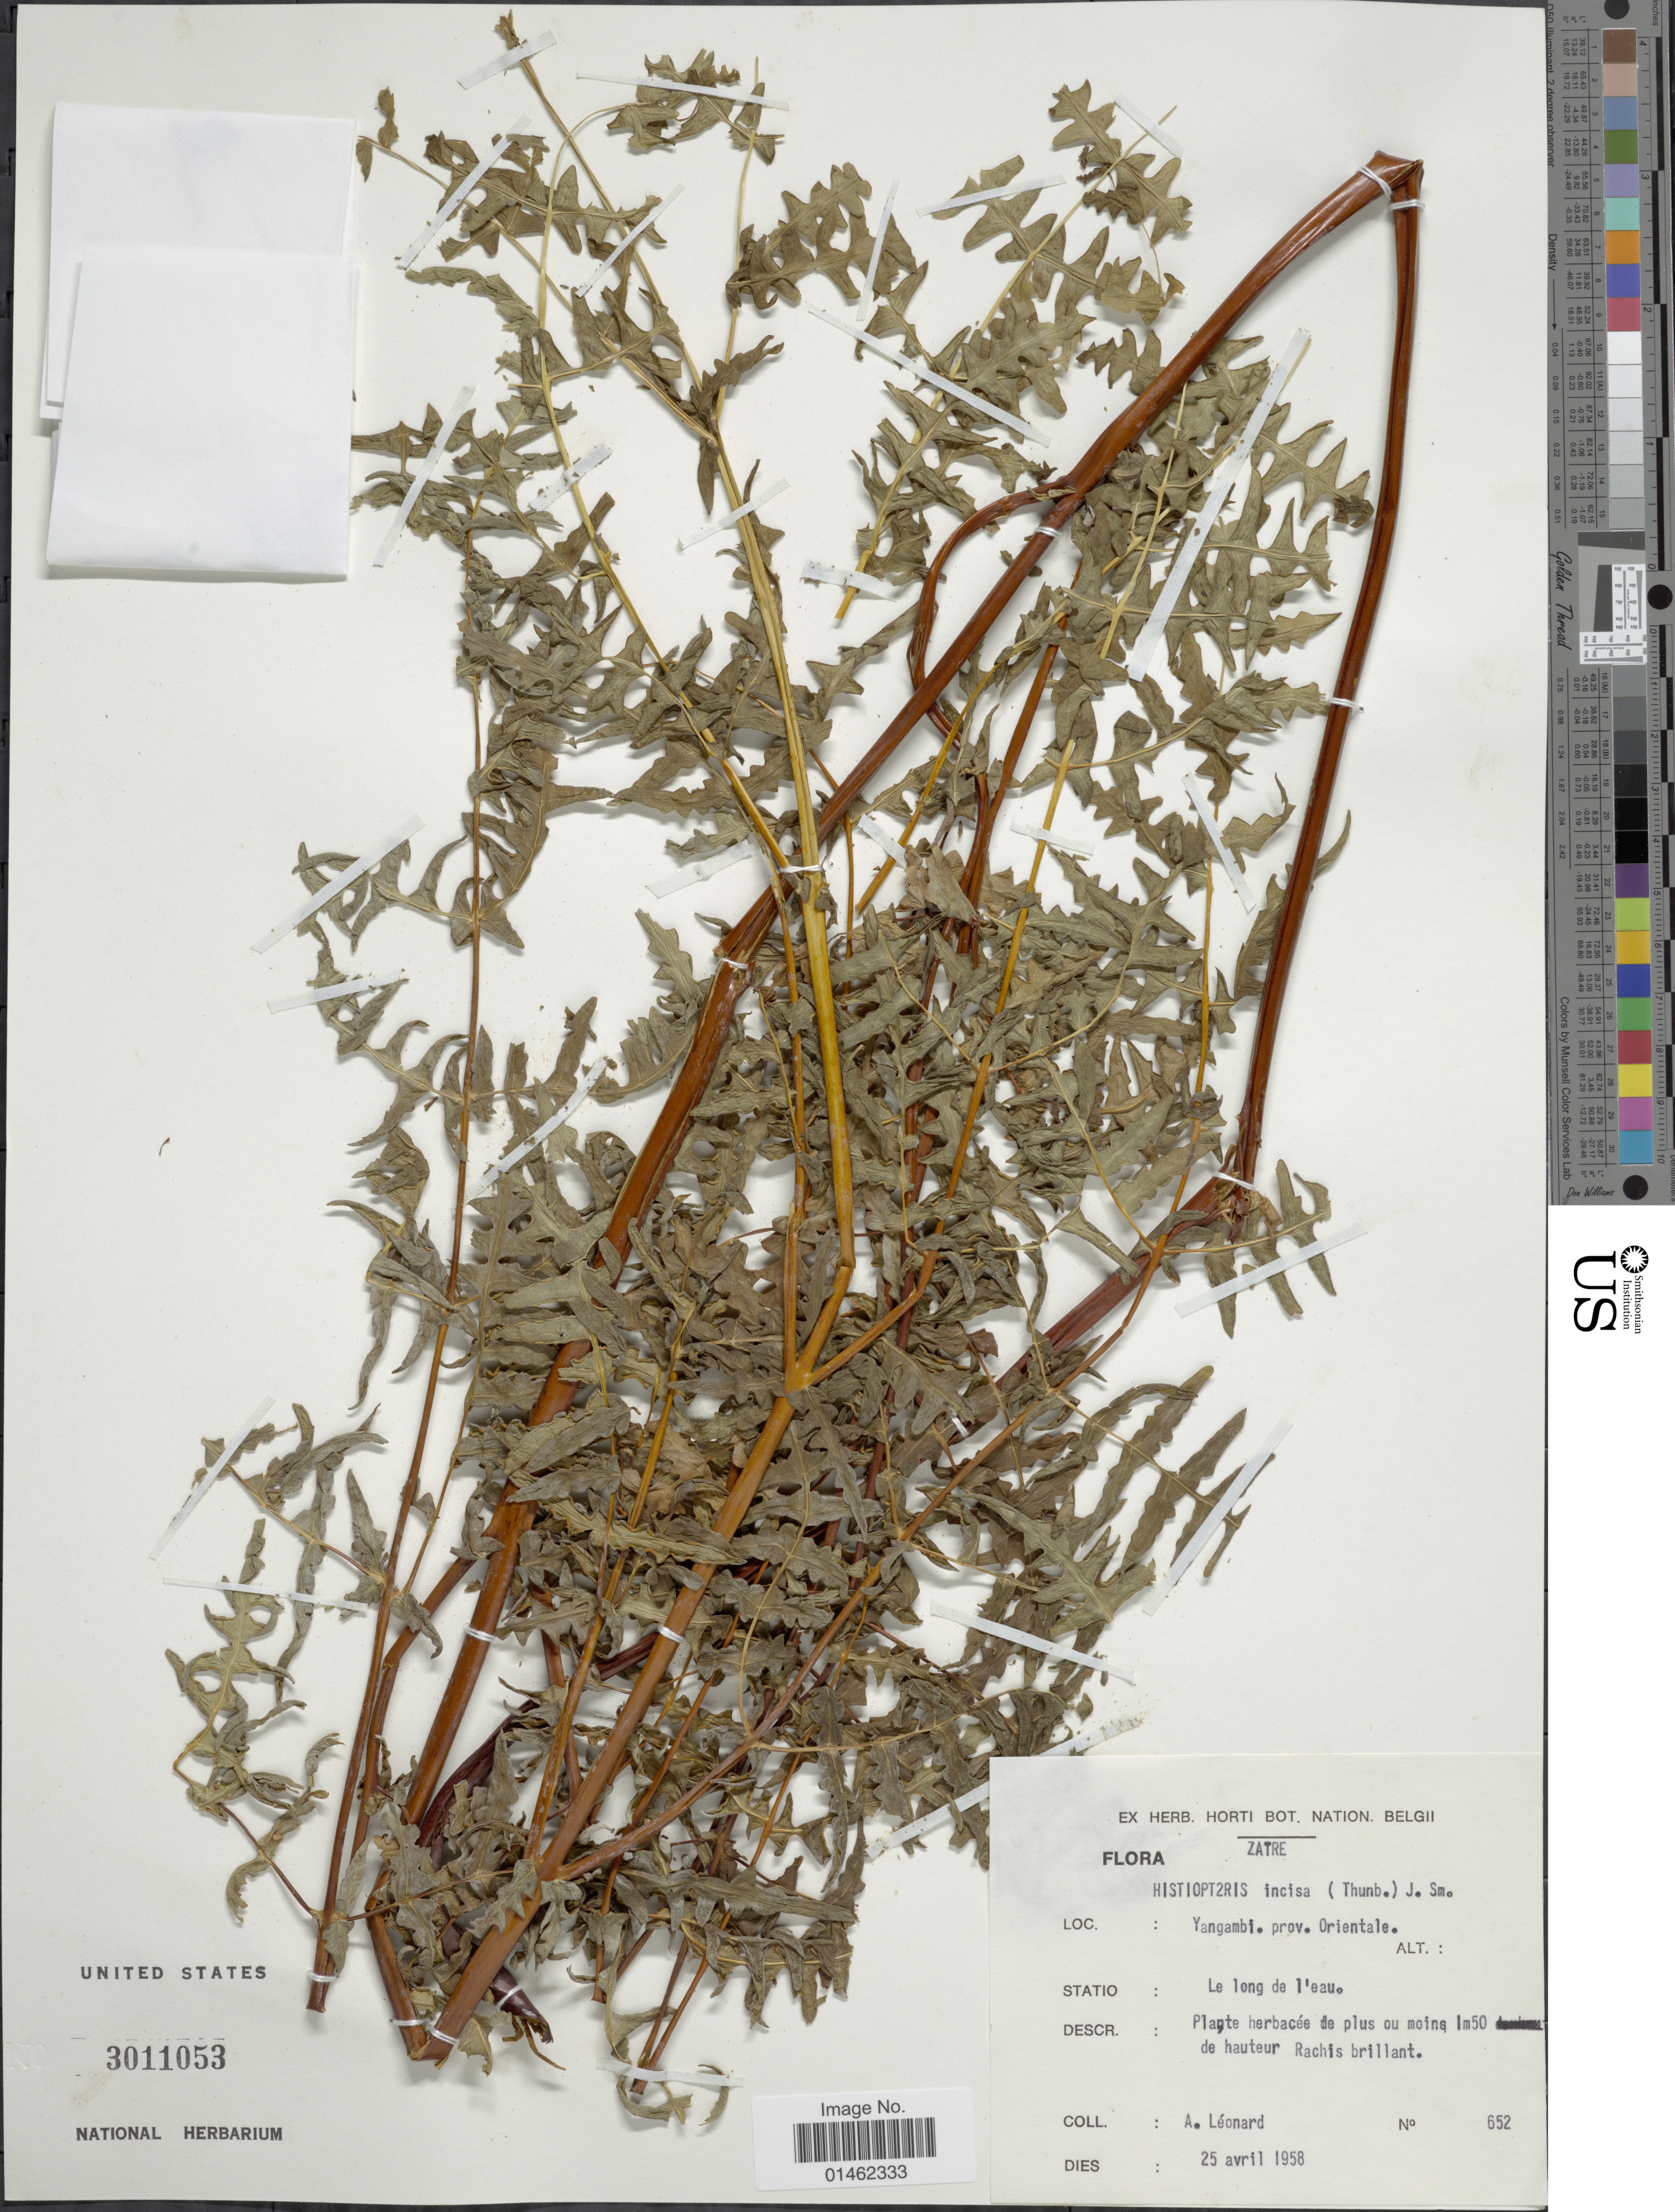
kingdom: Plantae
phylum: Tracheophyta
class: Polypodiopsida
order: Polypodiales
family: Dennstaedtiaceae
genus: Histiopteris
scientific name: Histiopteris incisa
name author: (Thunb.) J. Sm.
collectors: A. Leonard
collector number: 652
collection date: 1958-04-25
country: Angola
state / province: Zaire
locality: Yangambi,. prov. Orientale, Statio: Le long de l'eau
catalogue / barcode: US 3011053